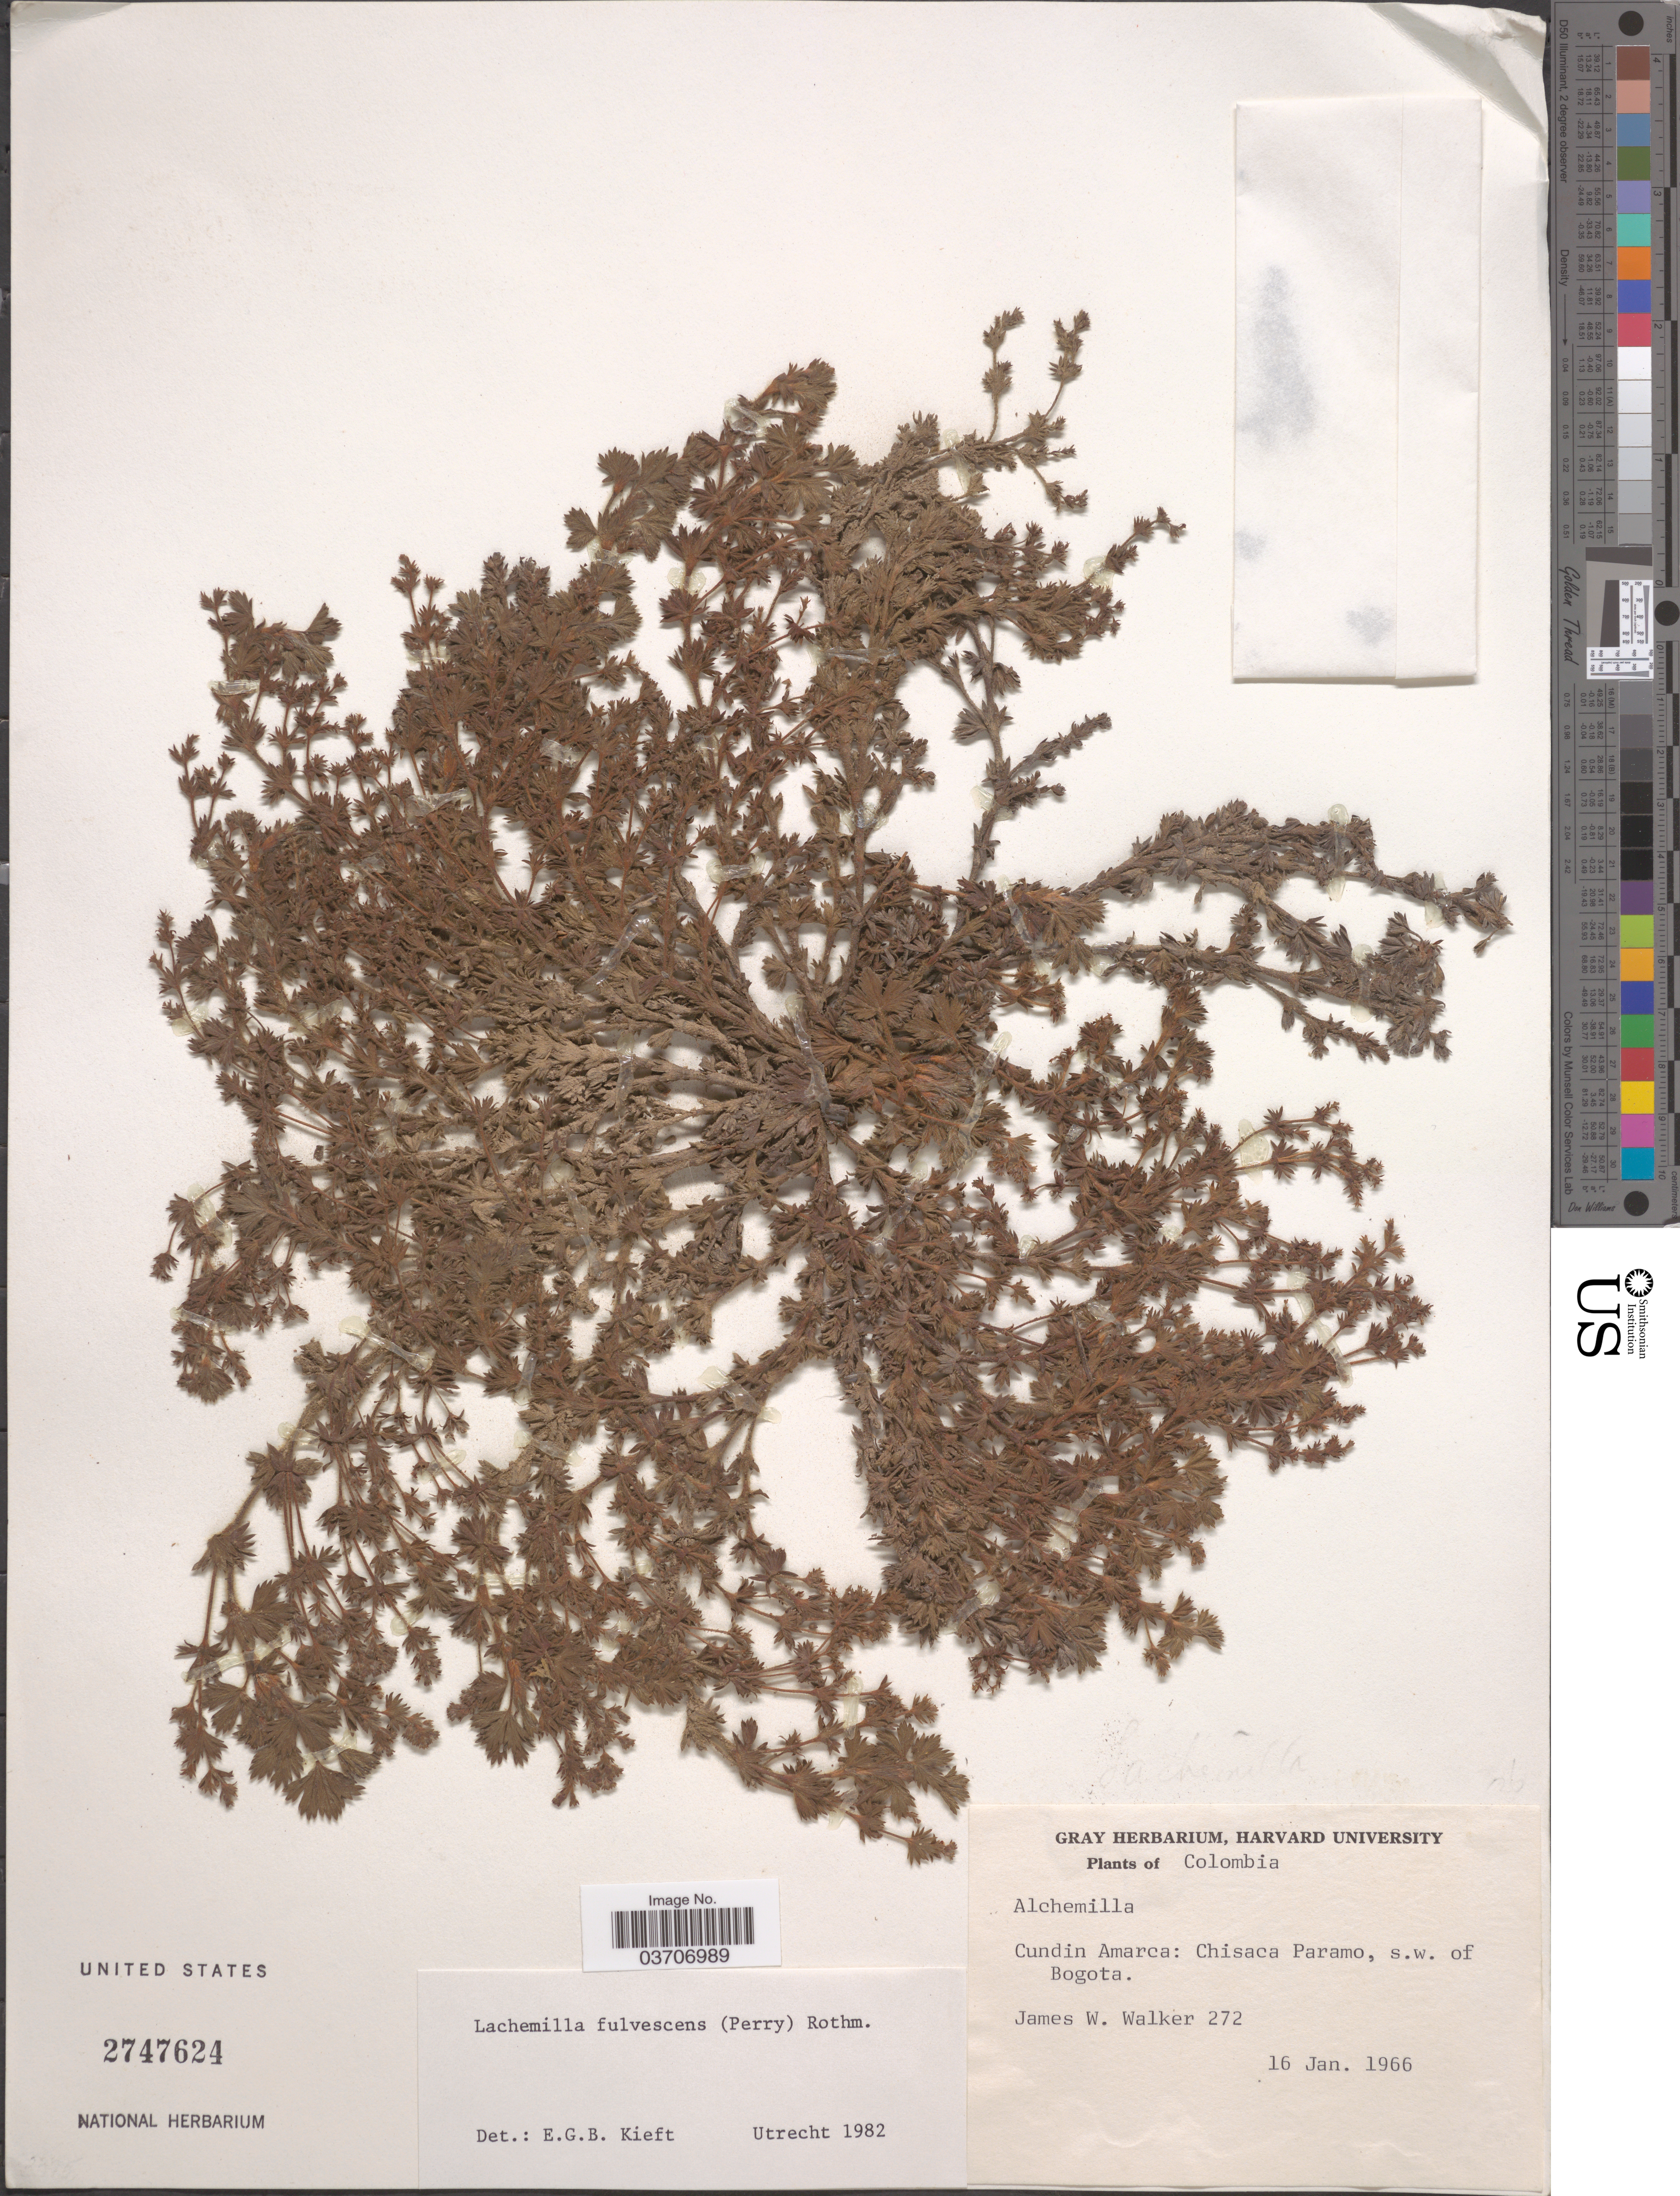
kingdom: Plantae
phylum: Tracheophyta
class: Magnoliopsida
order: Rosales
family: Rosaceae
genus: Lachemilla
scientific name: Lachemilla fulvescens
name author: (L.M. Perry) Rothm.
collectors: J. W. Walker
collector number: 272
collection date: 1966-01-16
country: Colombia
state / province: Cundinamarca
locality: Chisaca Paramo, s.w. of Bogota.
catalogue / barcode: US 2747624